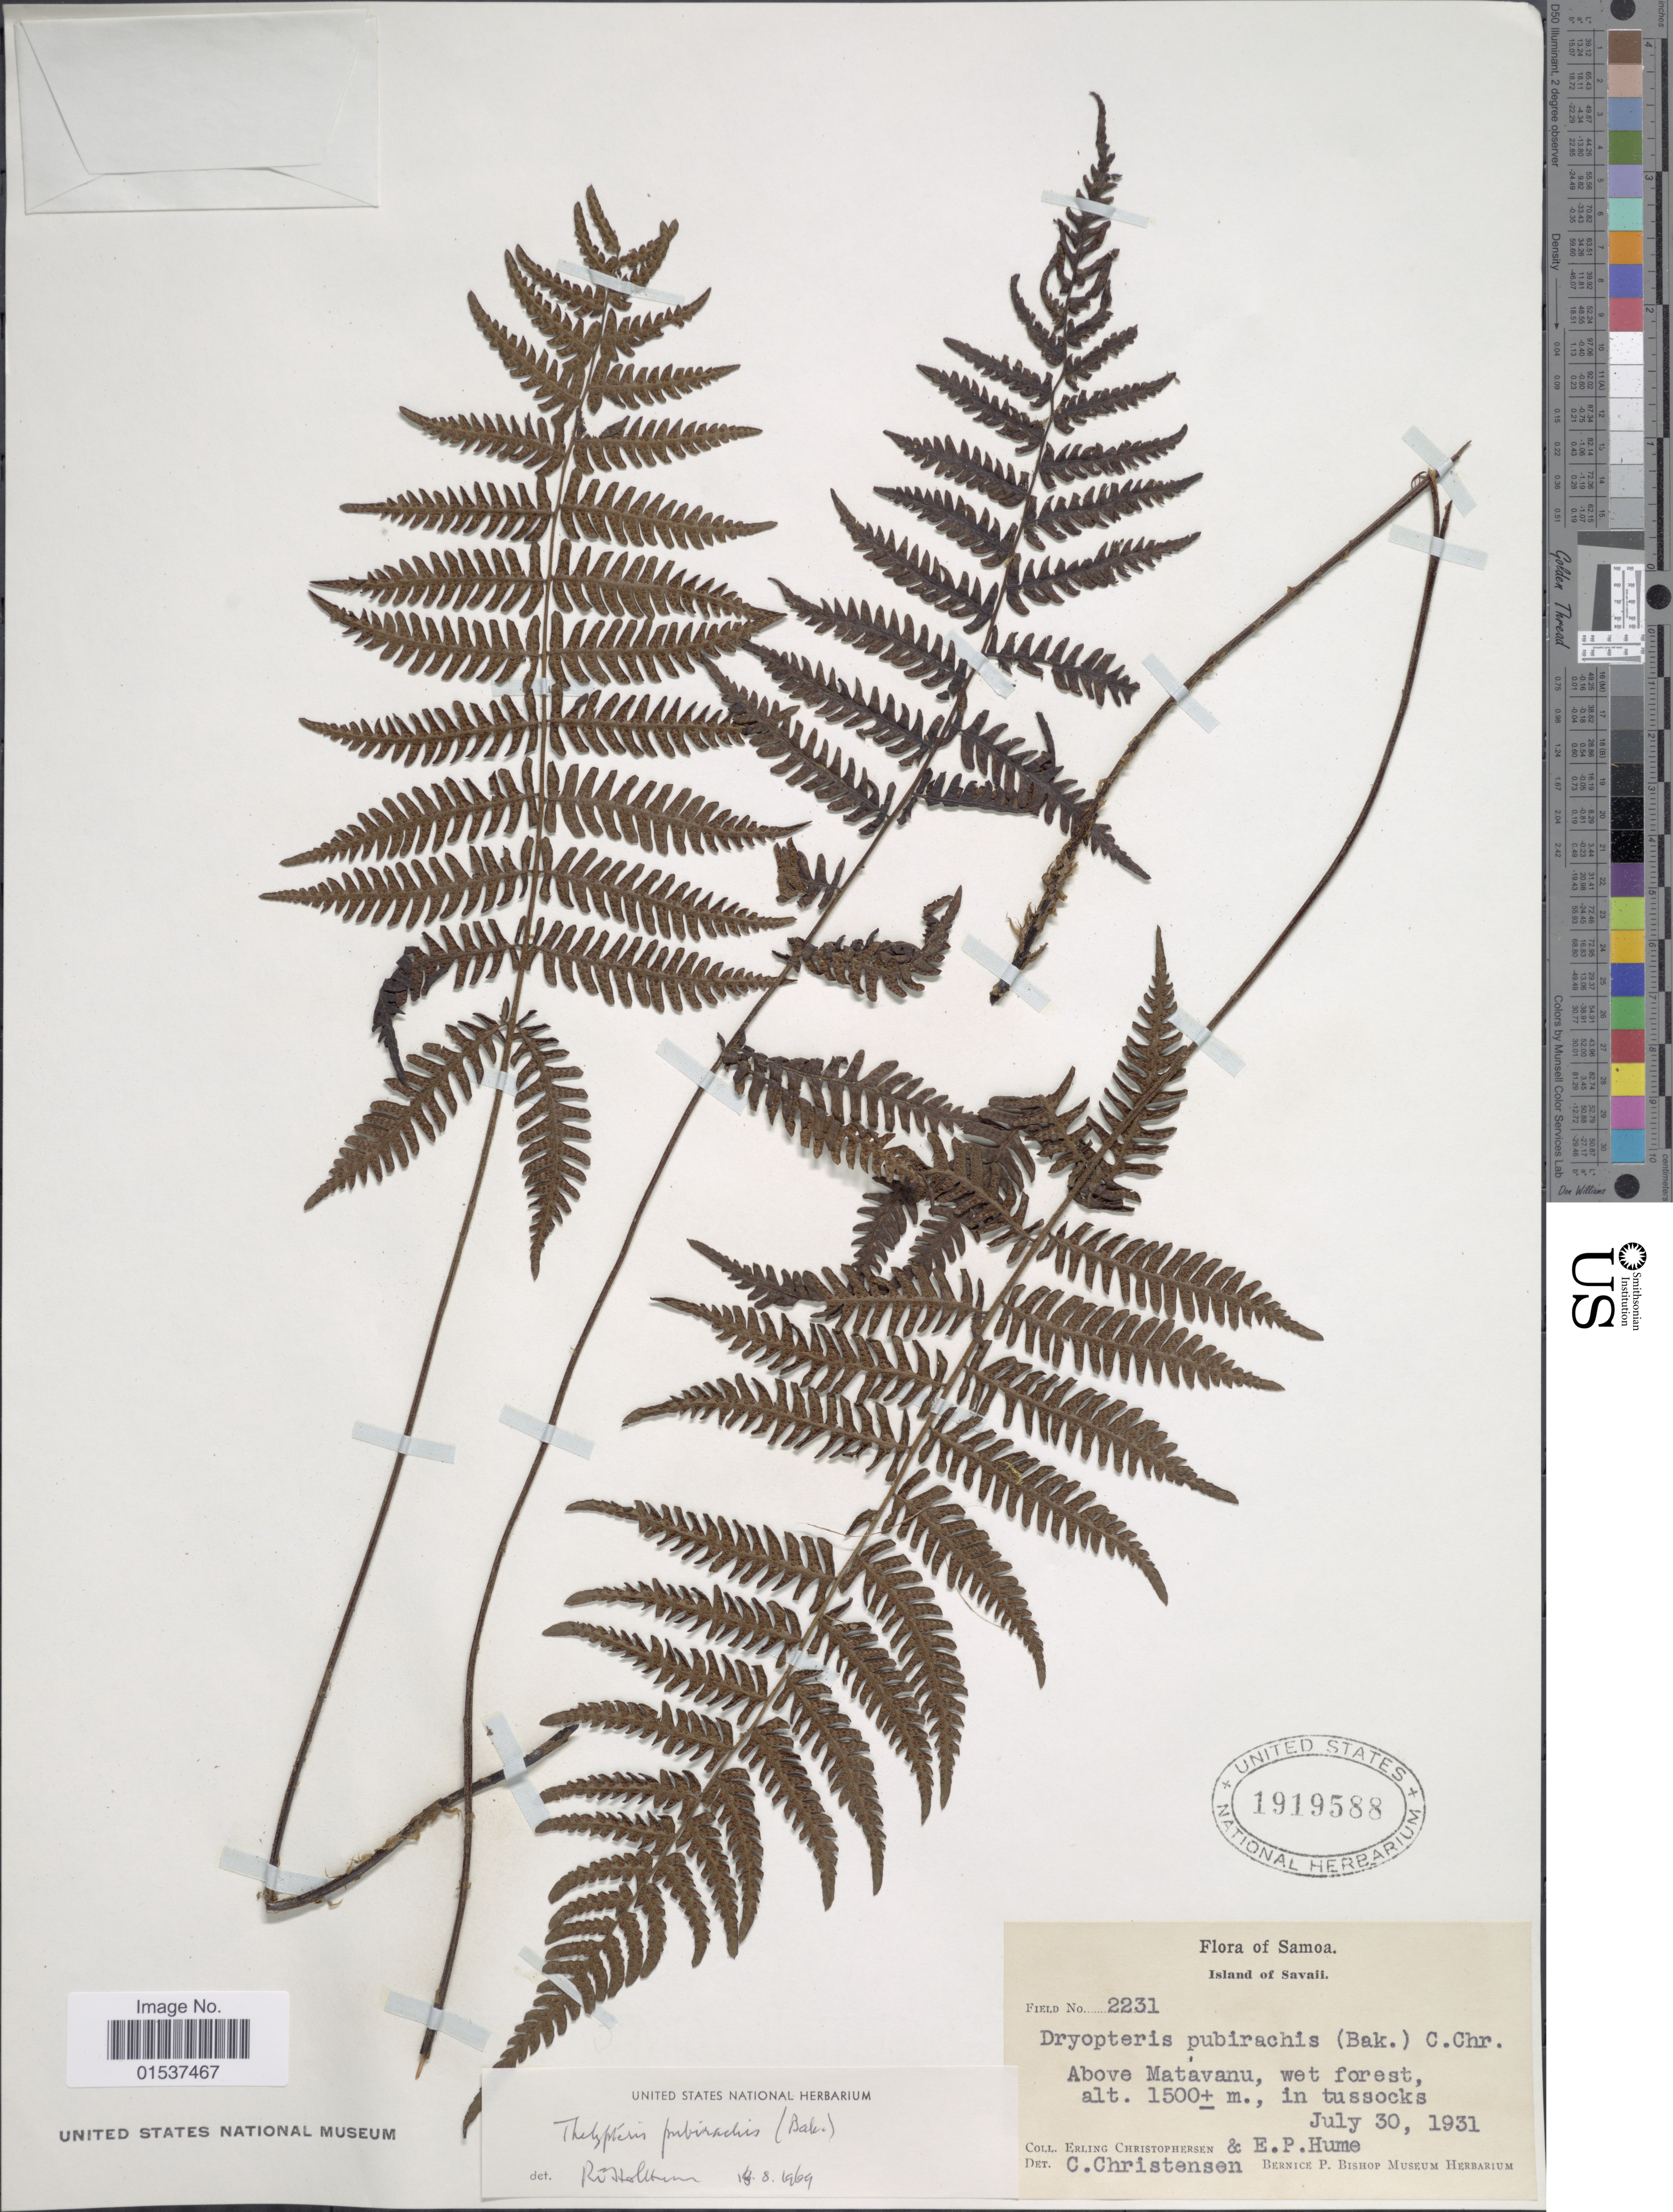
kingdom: Plantae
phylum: Tracheophyta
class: Polypodiopsida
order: Polypodiales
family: Thelypteridaceae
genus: Coryphopteris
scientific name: Coryphopteris pubirachis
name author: (Baker) Holttum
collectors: E. Christophersen & E. P. Hume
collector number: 2231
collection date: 1931-07-30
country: Samoa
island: Savai'i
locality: Samoa, Island of Savaii. Above Matavanu.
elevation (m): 1500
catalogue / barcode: US 1919588